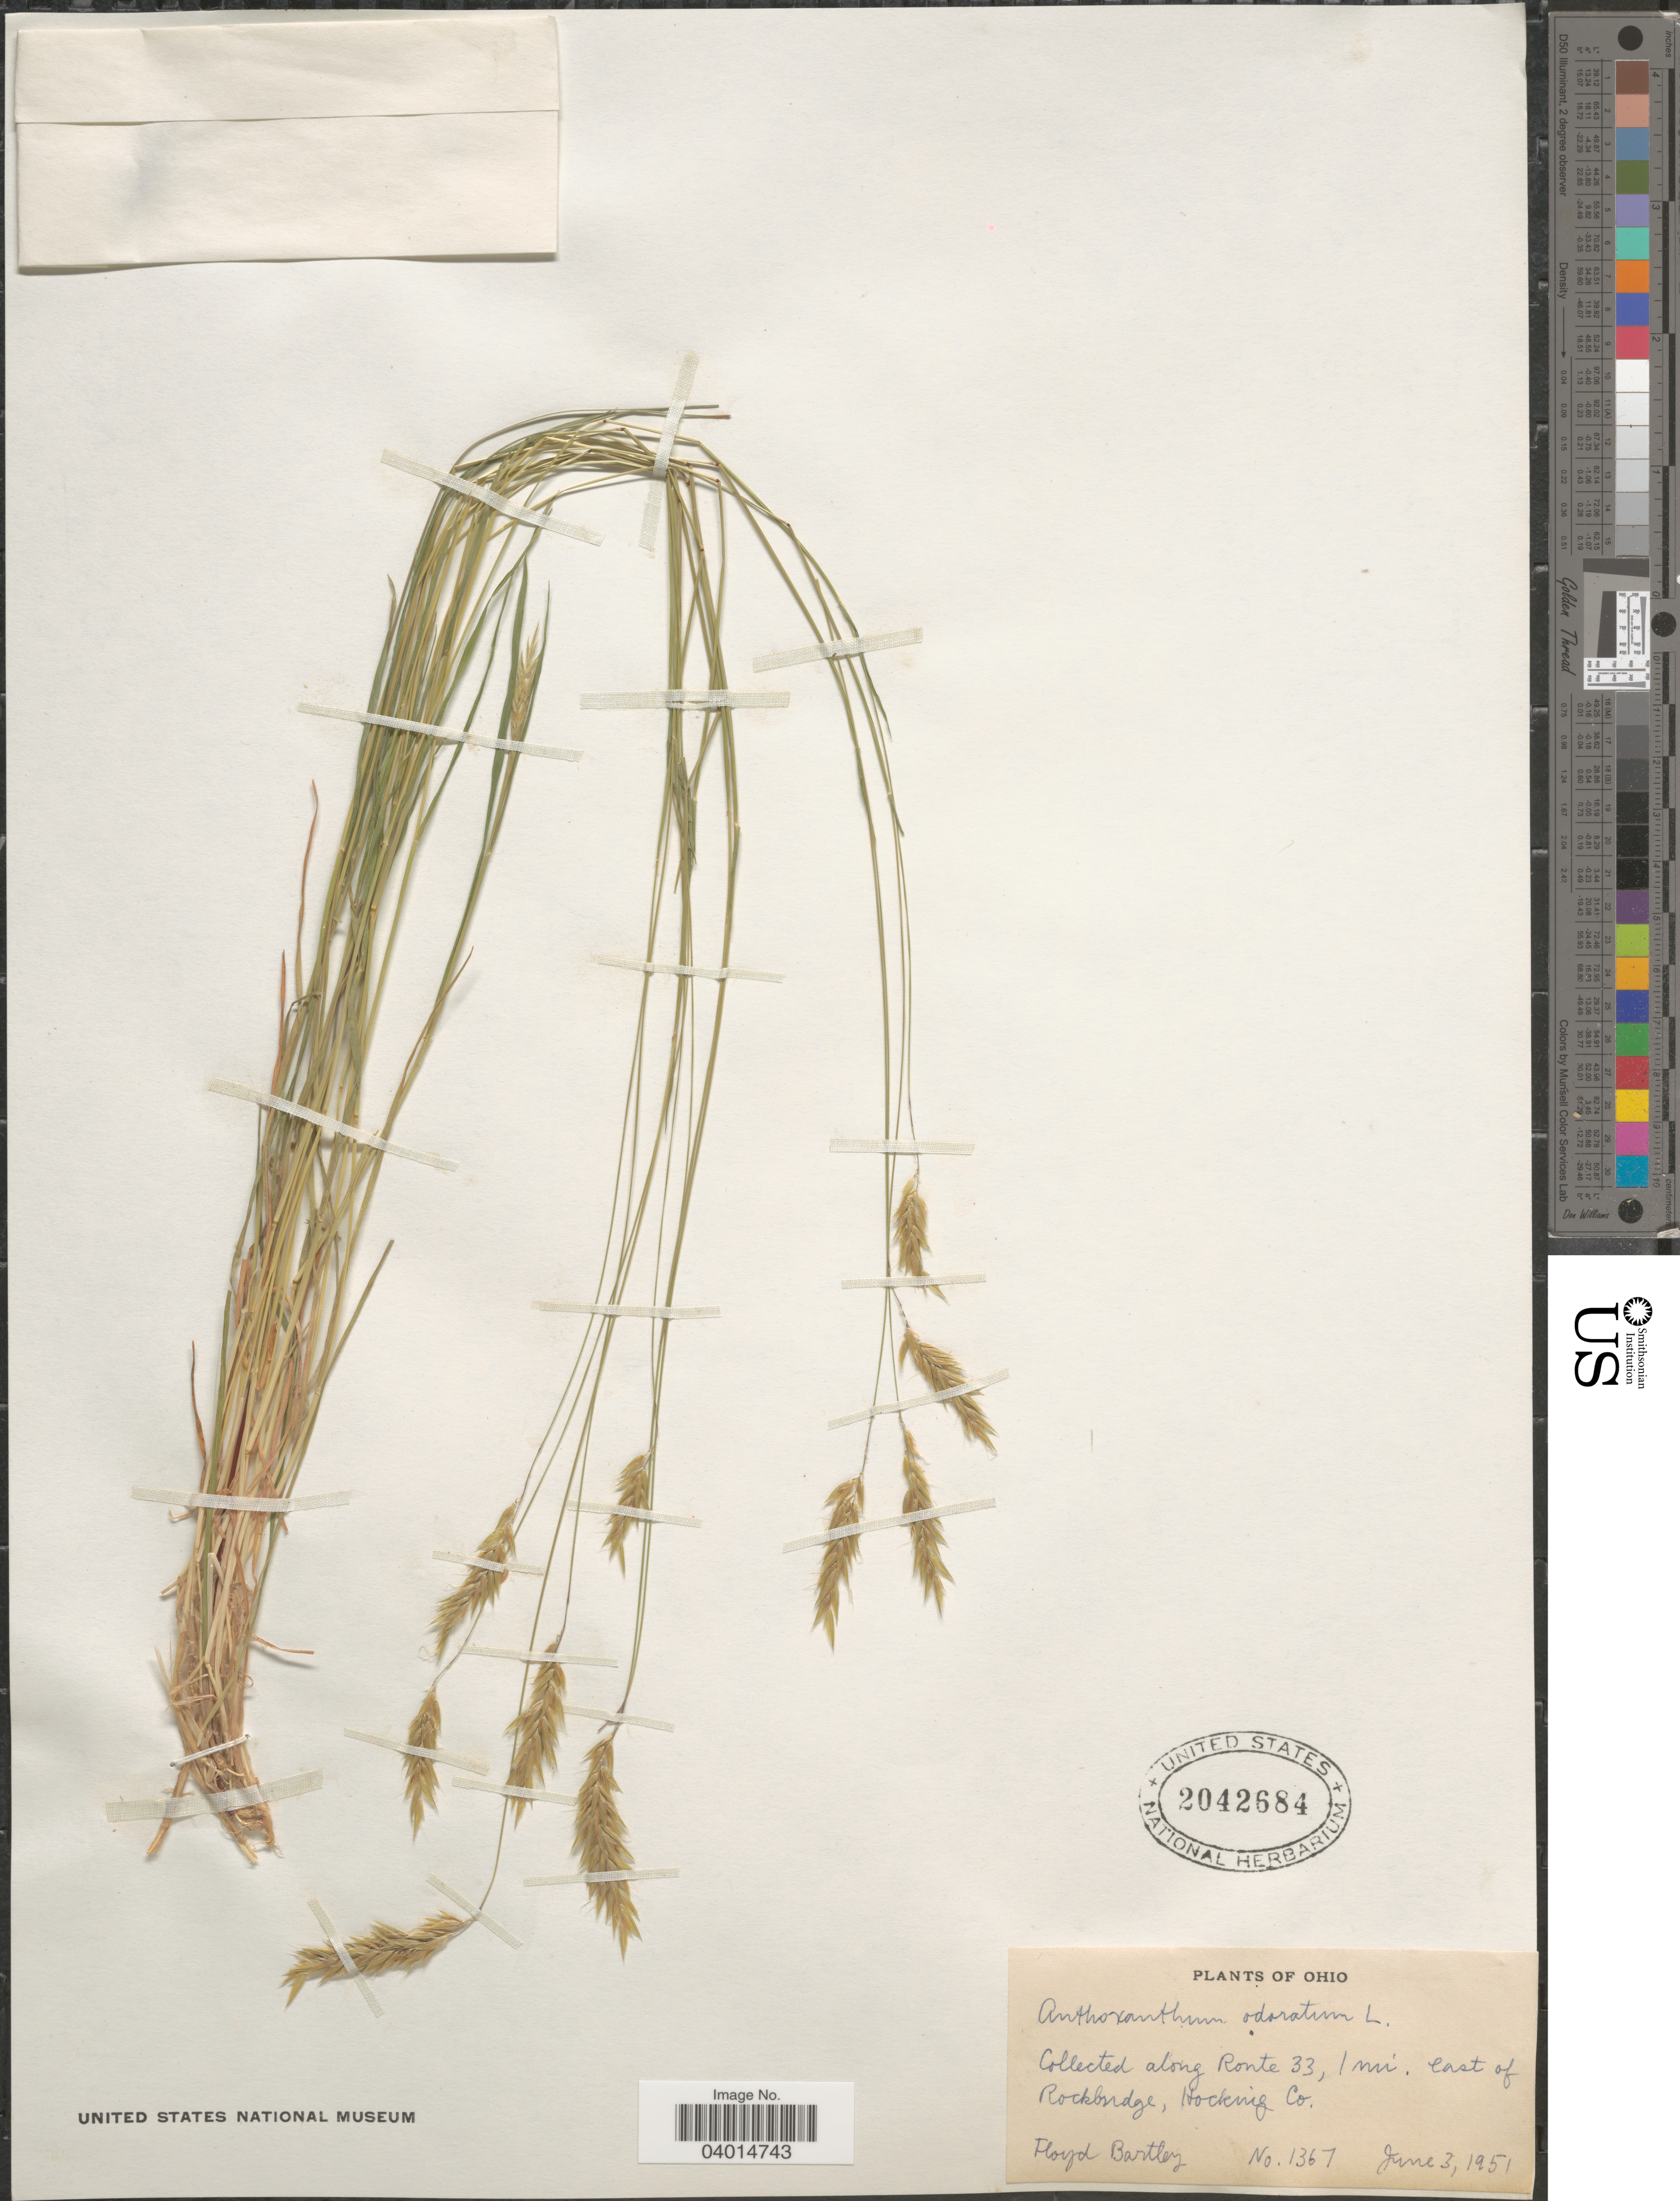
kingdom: Plantae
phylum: Tracheophyta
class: Liliopsida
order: Poales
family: Poaceae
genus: Anthoxanthum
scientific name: Anthoxanthum odoratum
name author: L.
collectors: F. Bartley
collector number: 1367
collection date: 1951-06-03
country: United States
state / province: Ohio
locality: Along Route 33, 1 mi. east of Rockbridge, Hocking Co.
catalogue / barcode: US 2042684